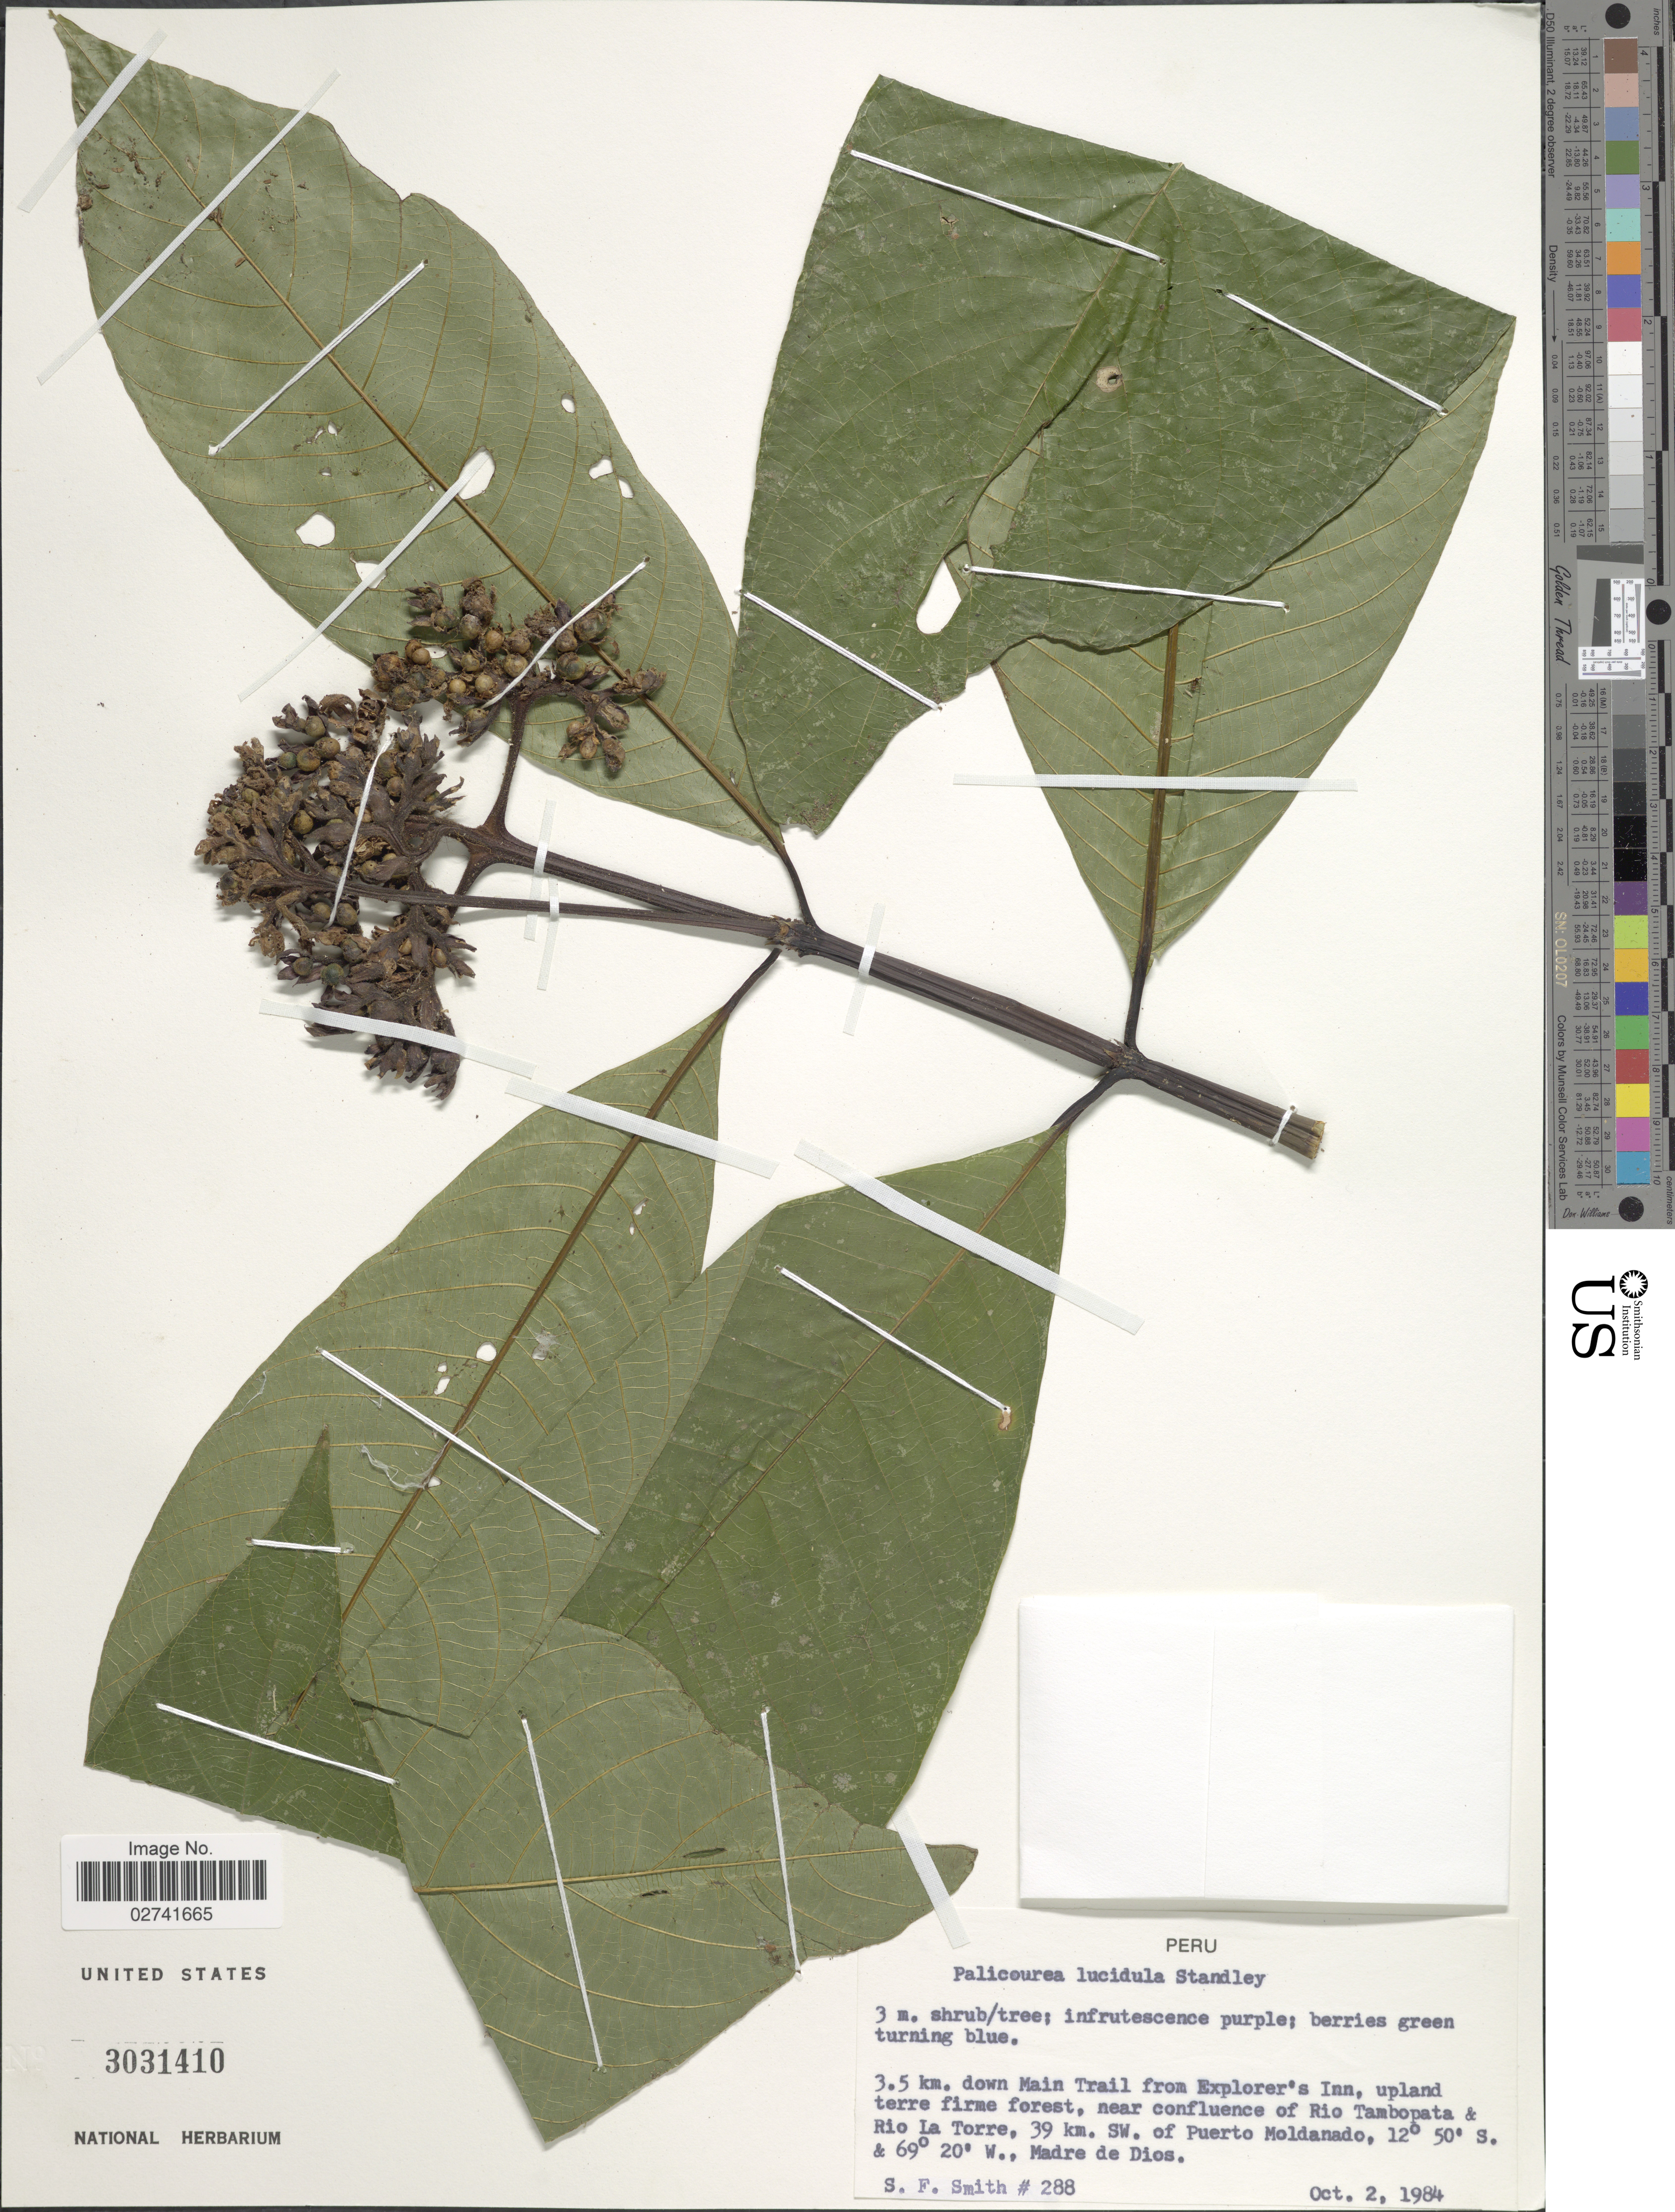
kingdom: Plantae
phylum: Tracheophyta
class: Magnoliopsida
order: Gentianales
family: Rubiaceae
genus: Palicourea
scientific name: Palicourea lucidula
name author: Standl.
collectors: S.F. Smith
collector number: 288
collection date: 1984-10-02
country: Peru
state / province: Madre de Dios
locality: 3.5 km down Main Trail from Explorer's Inn, upland terre firme forest, near confluence of Rio Tambopata & Rio La Torre, 39 km SW of Puerto Moldanado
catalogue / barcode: US 3031410